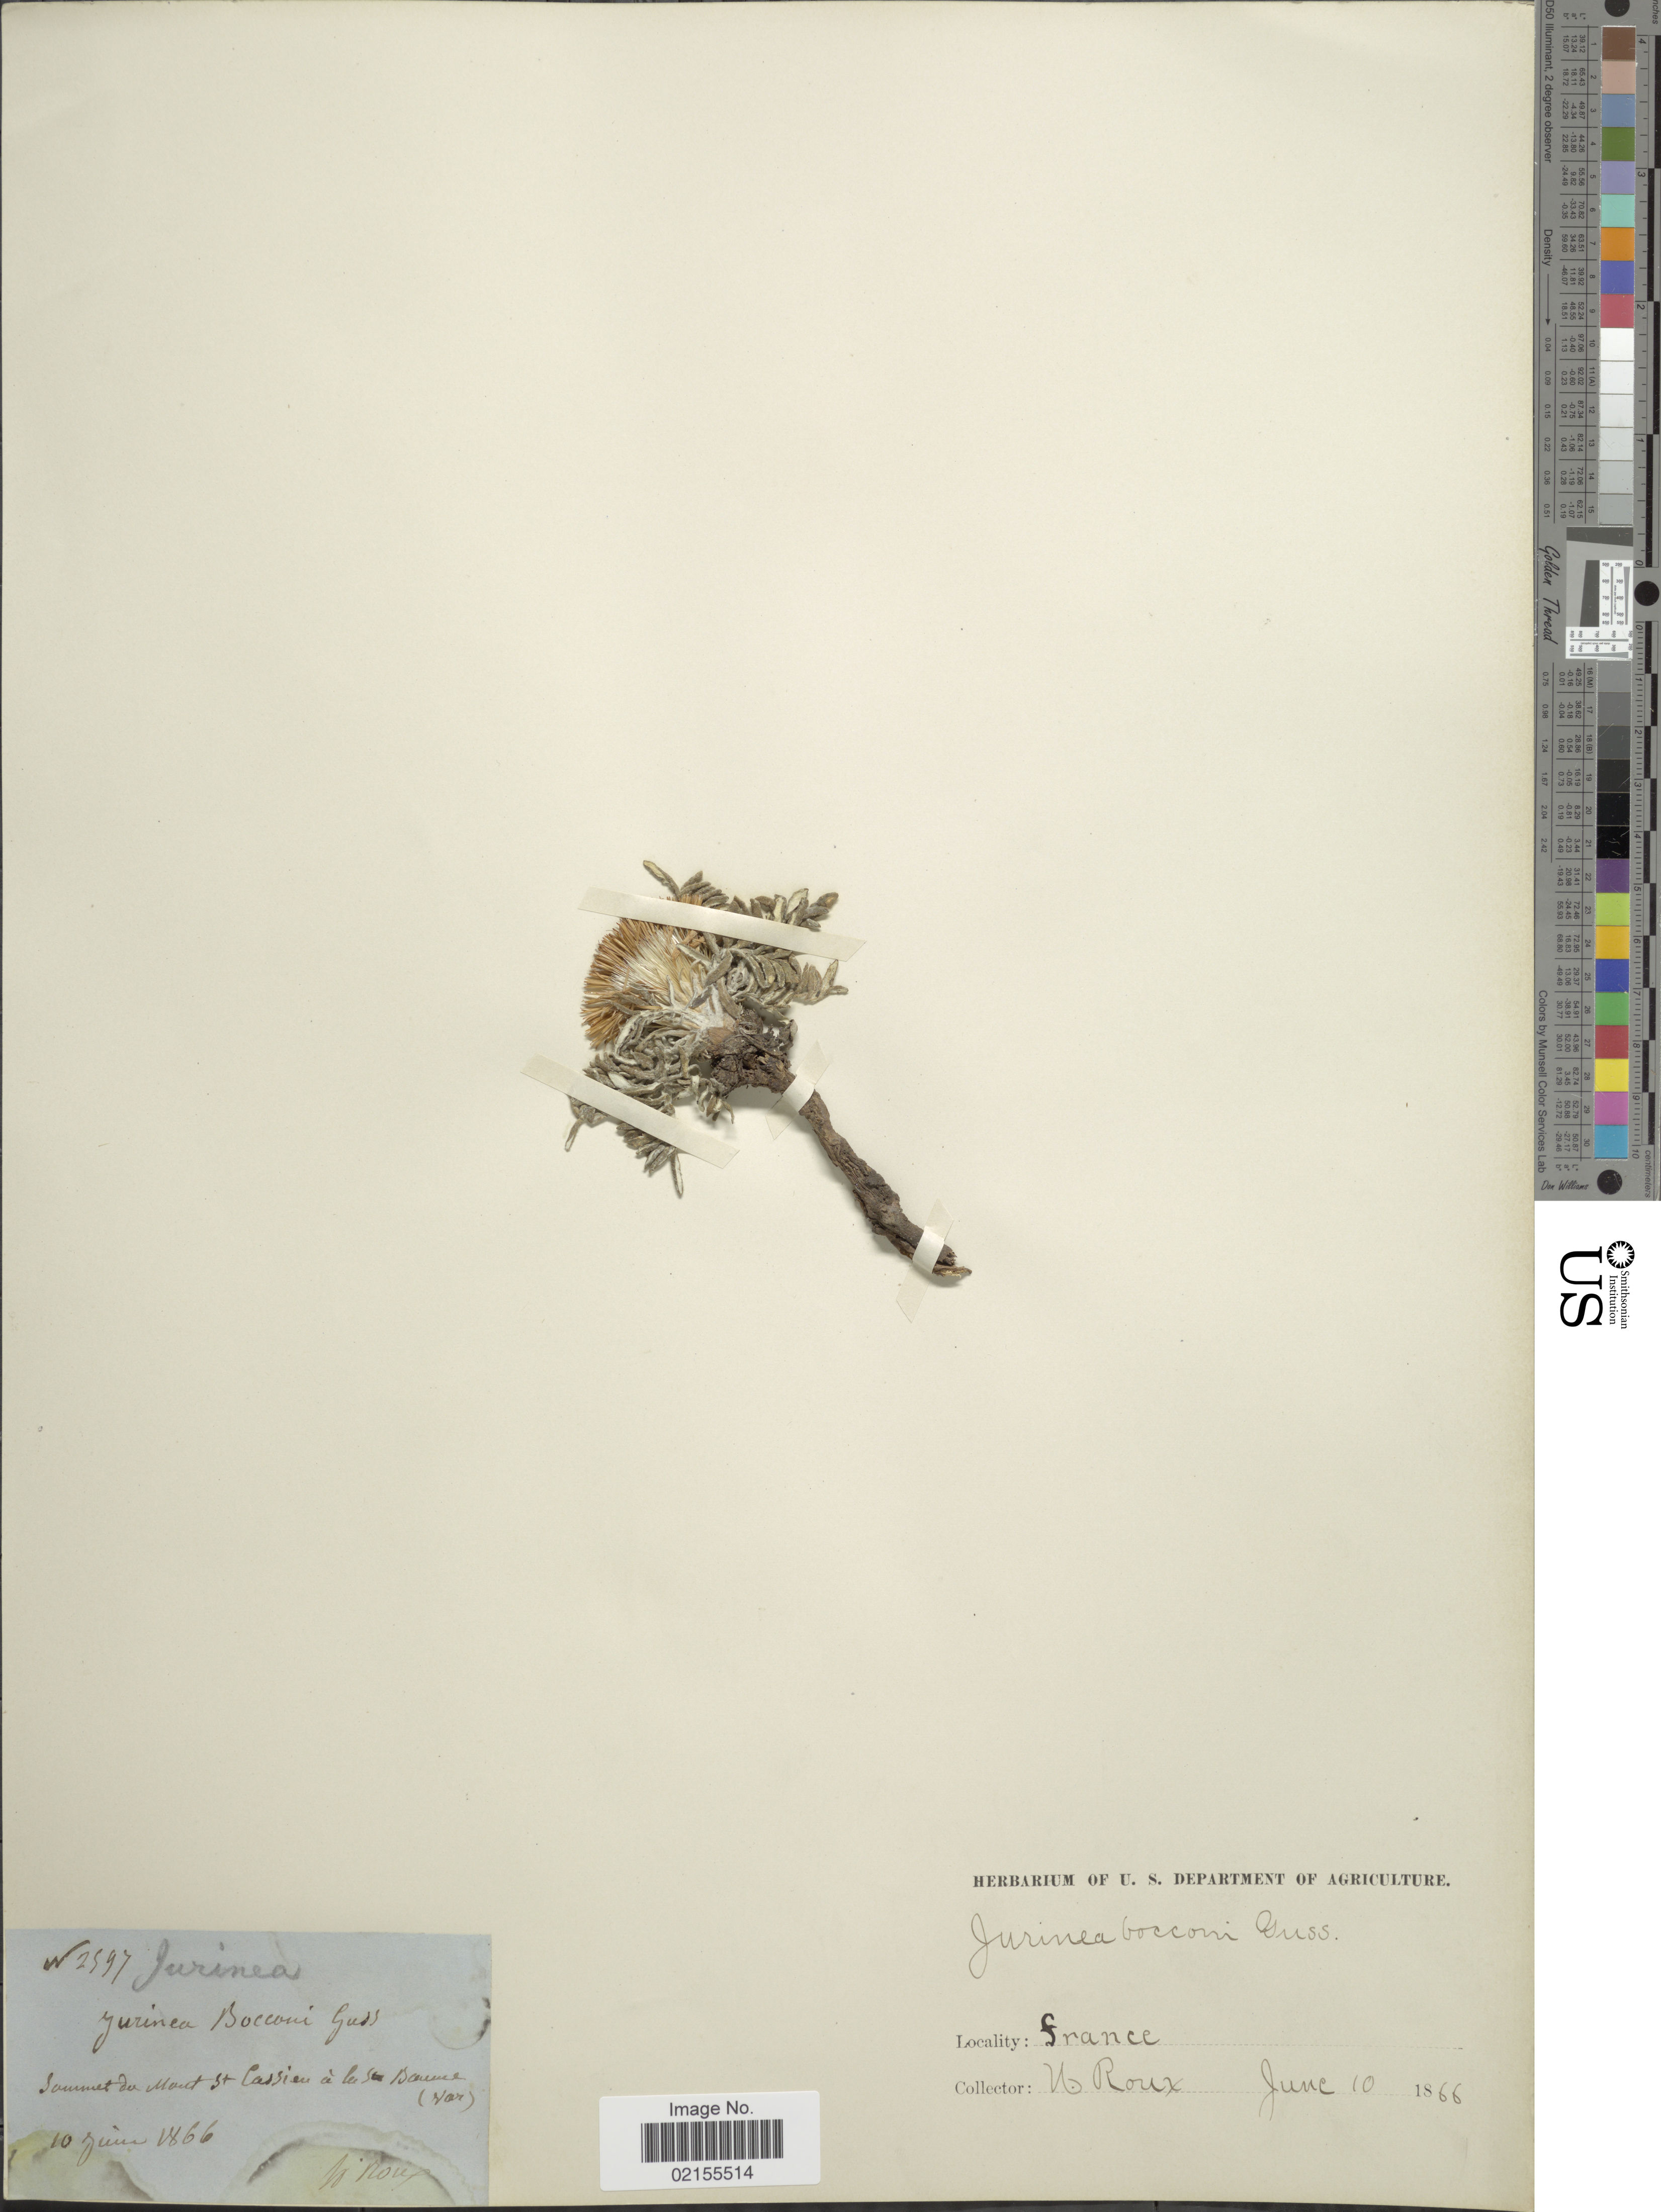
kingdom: Plantae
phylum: Tracheophyta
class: Magnoliopsida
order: Asterales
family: Asteraceae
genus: Jurinea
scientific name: Jurinea bocconei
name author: Gussone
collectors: N. Roux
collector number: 2597*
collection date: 1866-06-10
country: France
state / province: Provence-Alpes-Côte d'Azur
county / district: Var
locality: Sommet Mont st. Cassieu a la S Baume (Var) [interpreted]